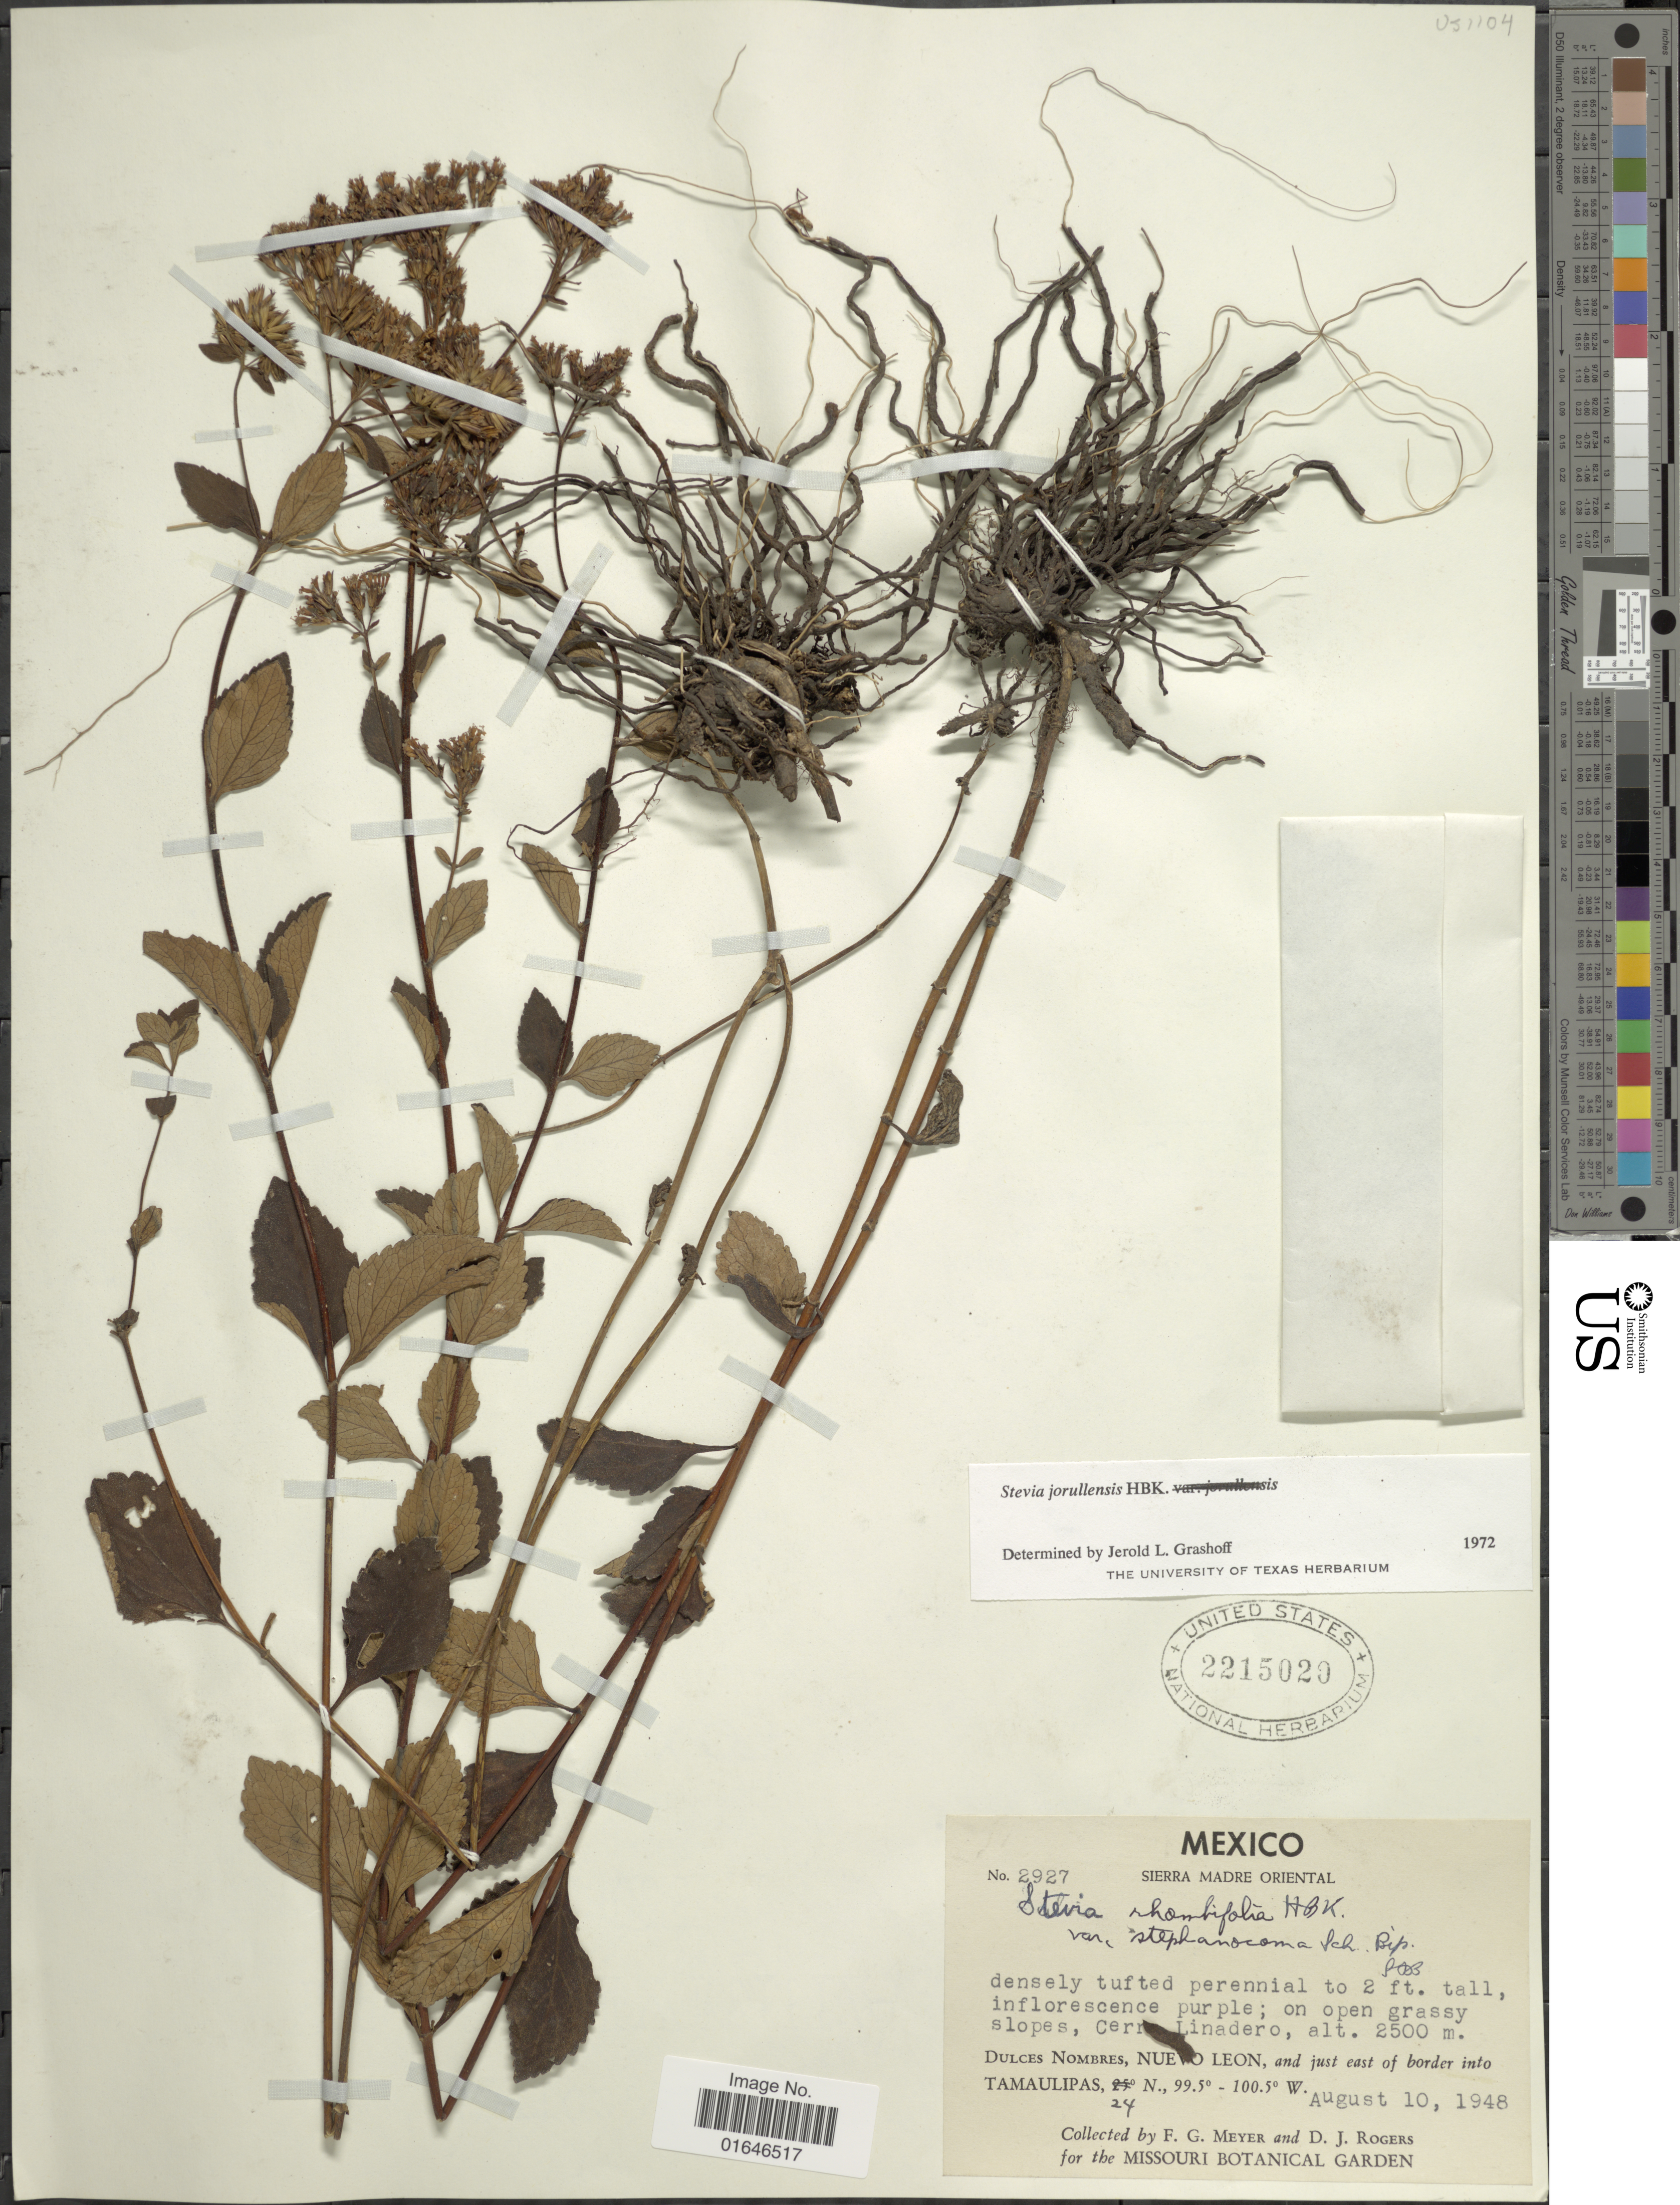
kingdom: Plantae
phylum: Tracheophyta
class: Magnoliopsida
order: Asterales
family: Asteraceae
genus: Stevia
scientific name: Stevia jorullensis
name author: Kunth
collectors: F. G. Meyer & D. J. Rogers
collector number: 2927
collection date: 1948-08-10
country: Mexico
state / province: Tamaulipas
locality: Sierra Madre Oriental, Dulces Nombres, Neuvo Leon and just east of border into,Tamaulipas.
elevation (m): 2500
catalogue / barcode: US 2215020